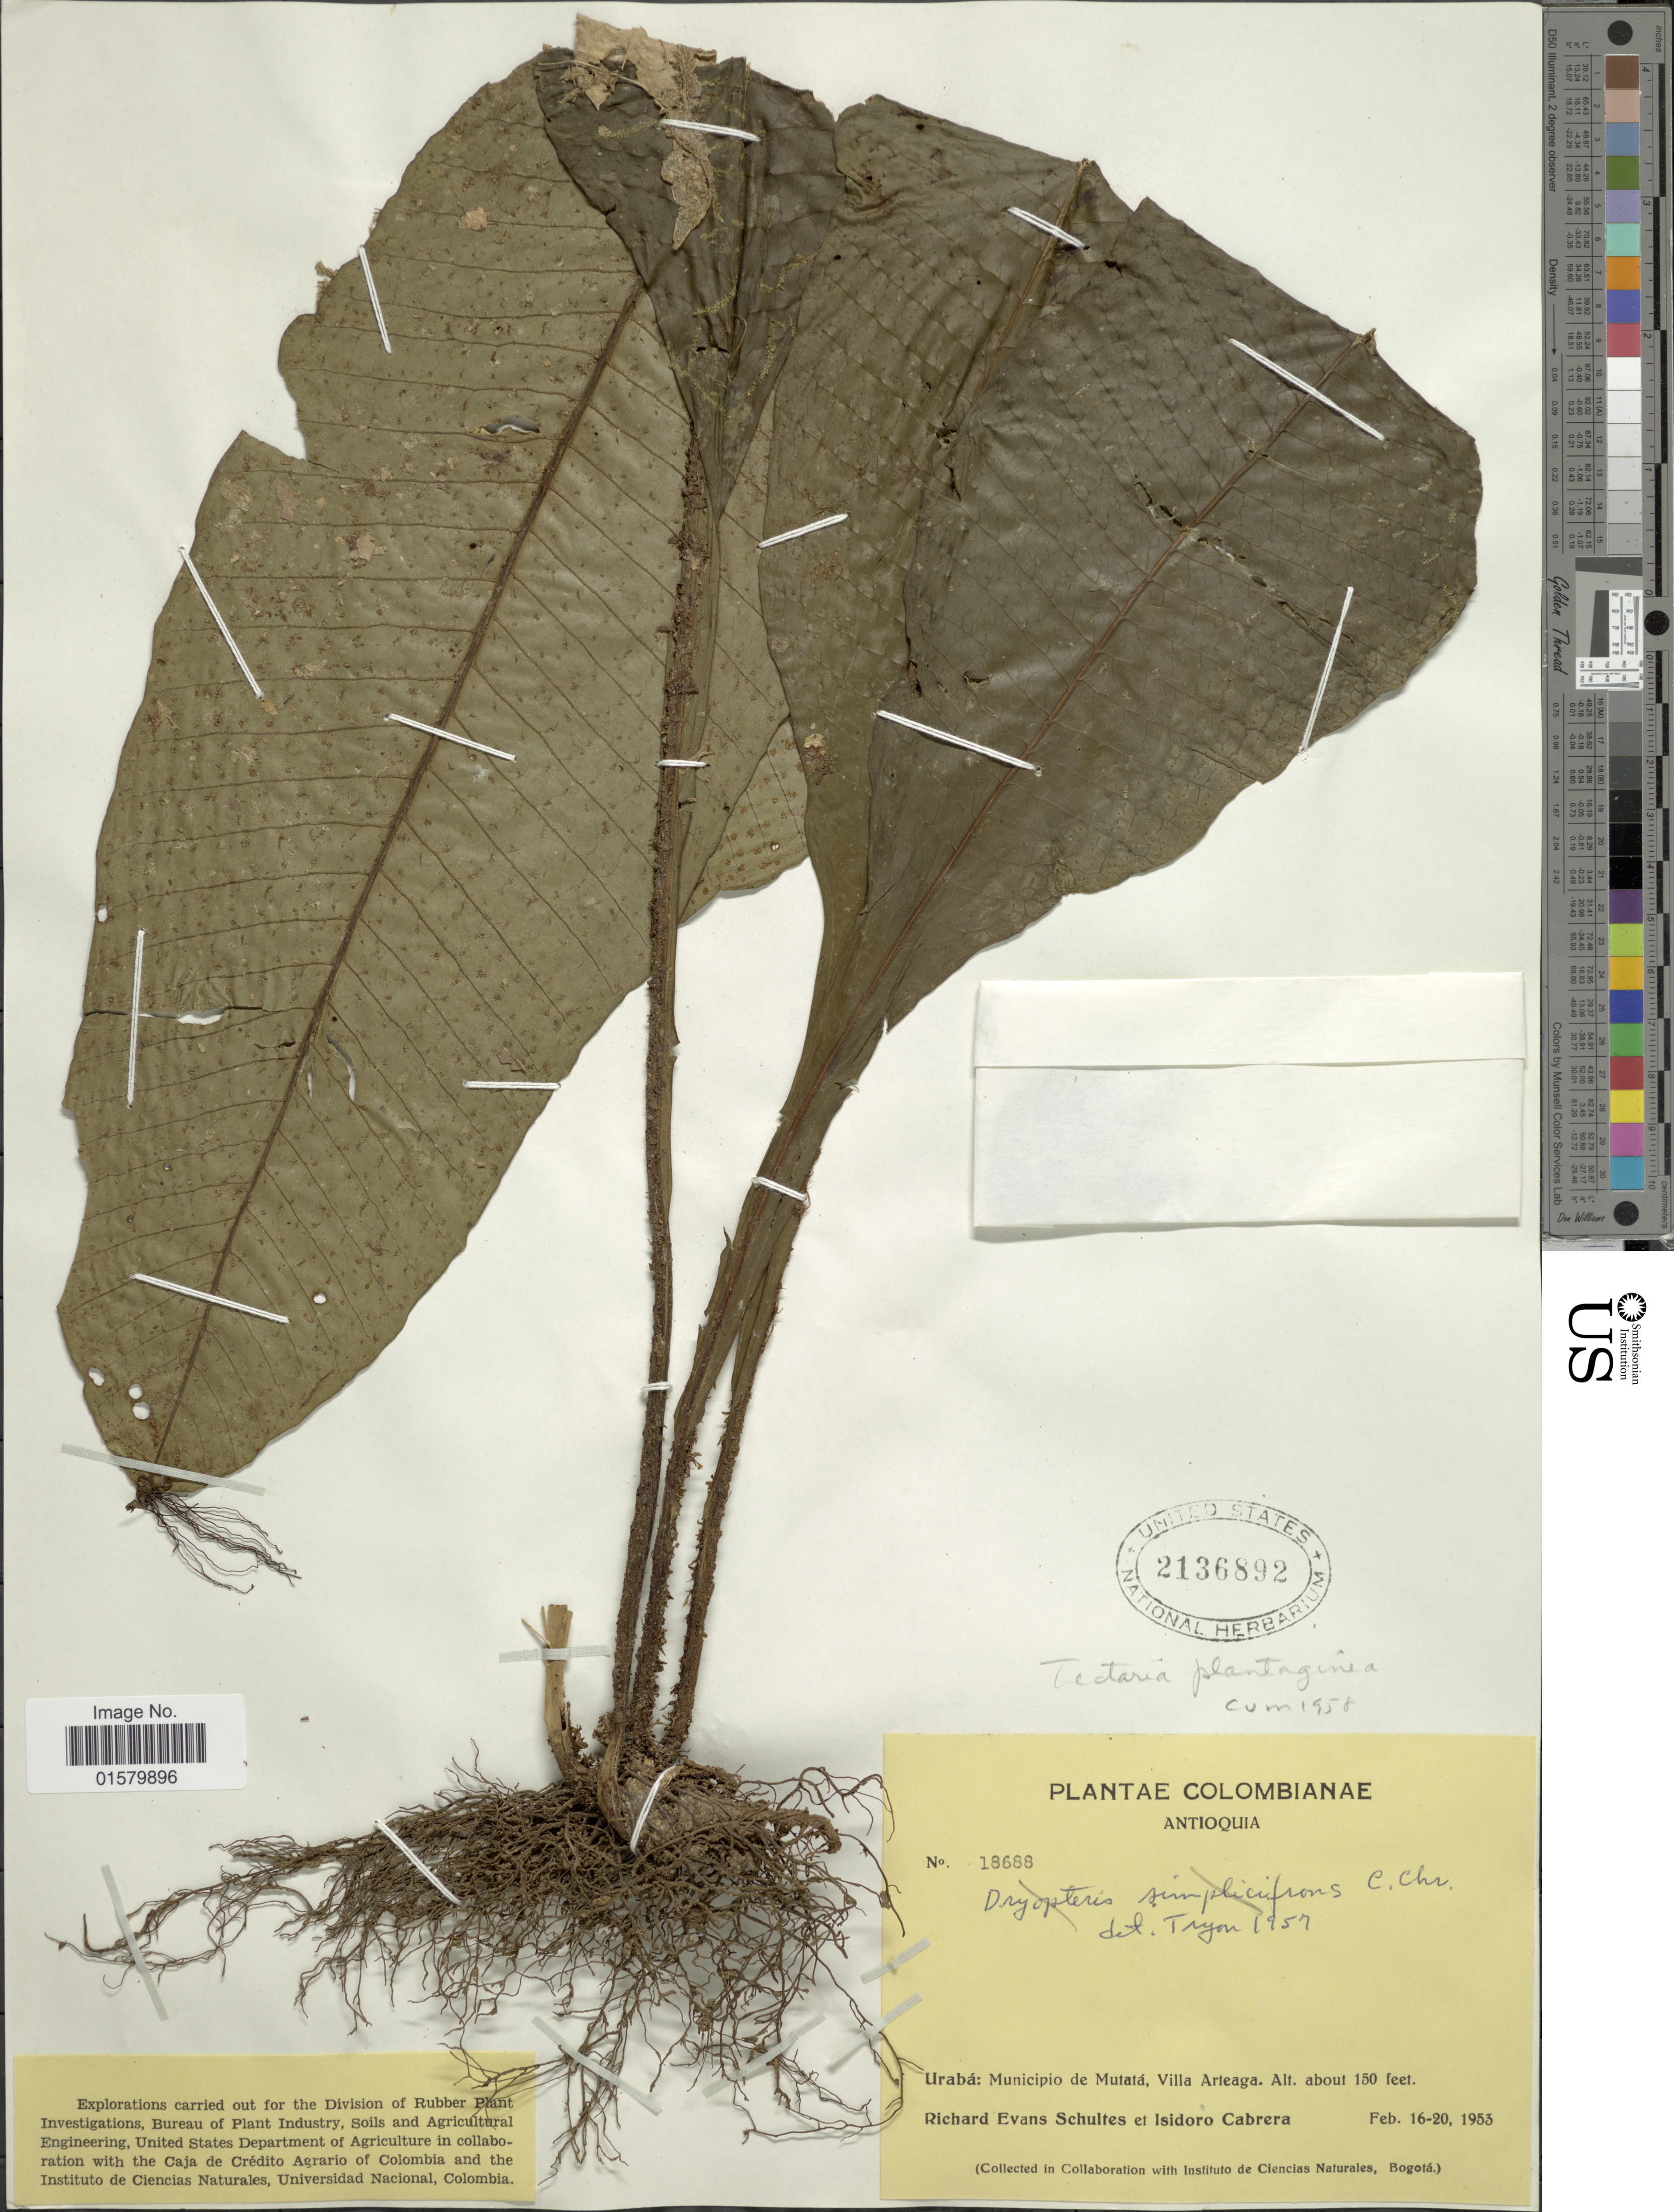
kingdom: Plantae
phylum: Tracheophyta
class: Polypodiopsida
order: Polypodiales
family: Tectariaceae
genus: Tectaria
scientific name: Tectaria plantaginea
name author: (Jacq.) Maxon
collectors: R. E. Schultes & I. Cabrera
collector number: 18688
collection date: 1953-02-16/1953-02-20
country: Colombia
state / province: Antioquia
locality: Colombianae, Uraba: Municipio de Mutata, Villa Arteaga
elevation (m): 46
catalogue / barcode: US 2136892